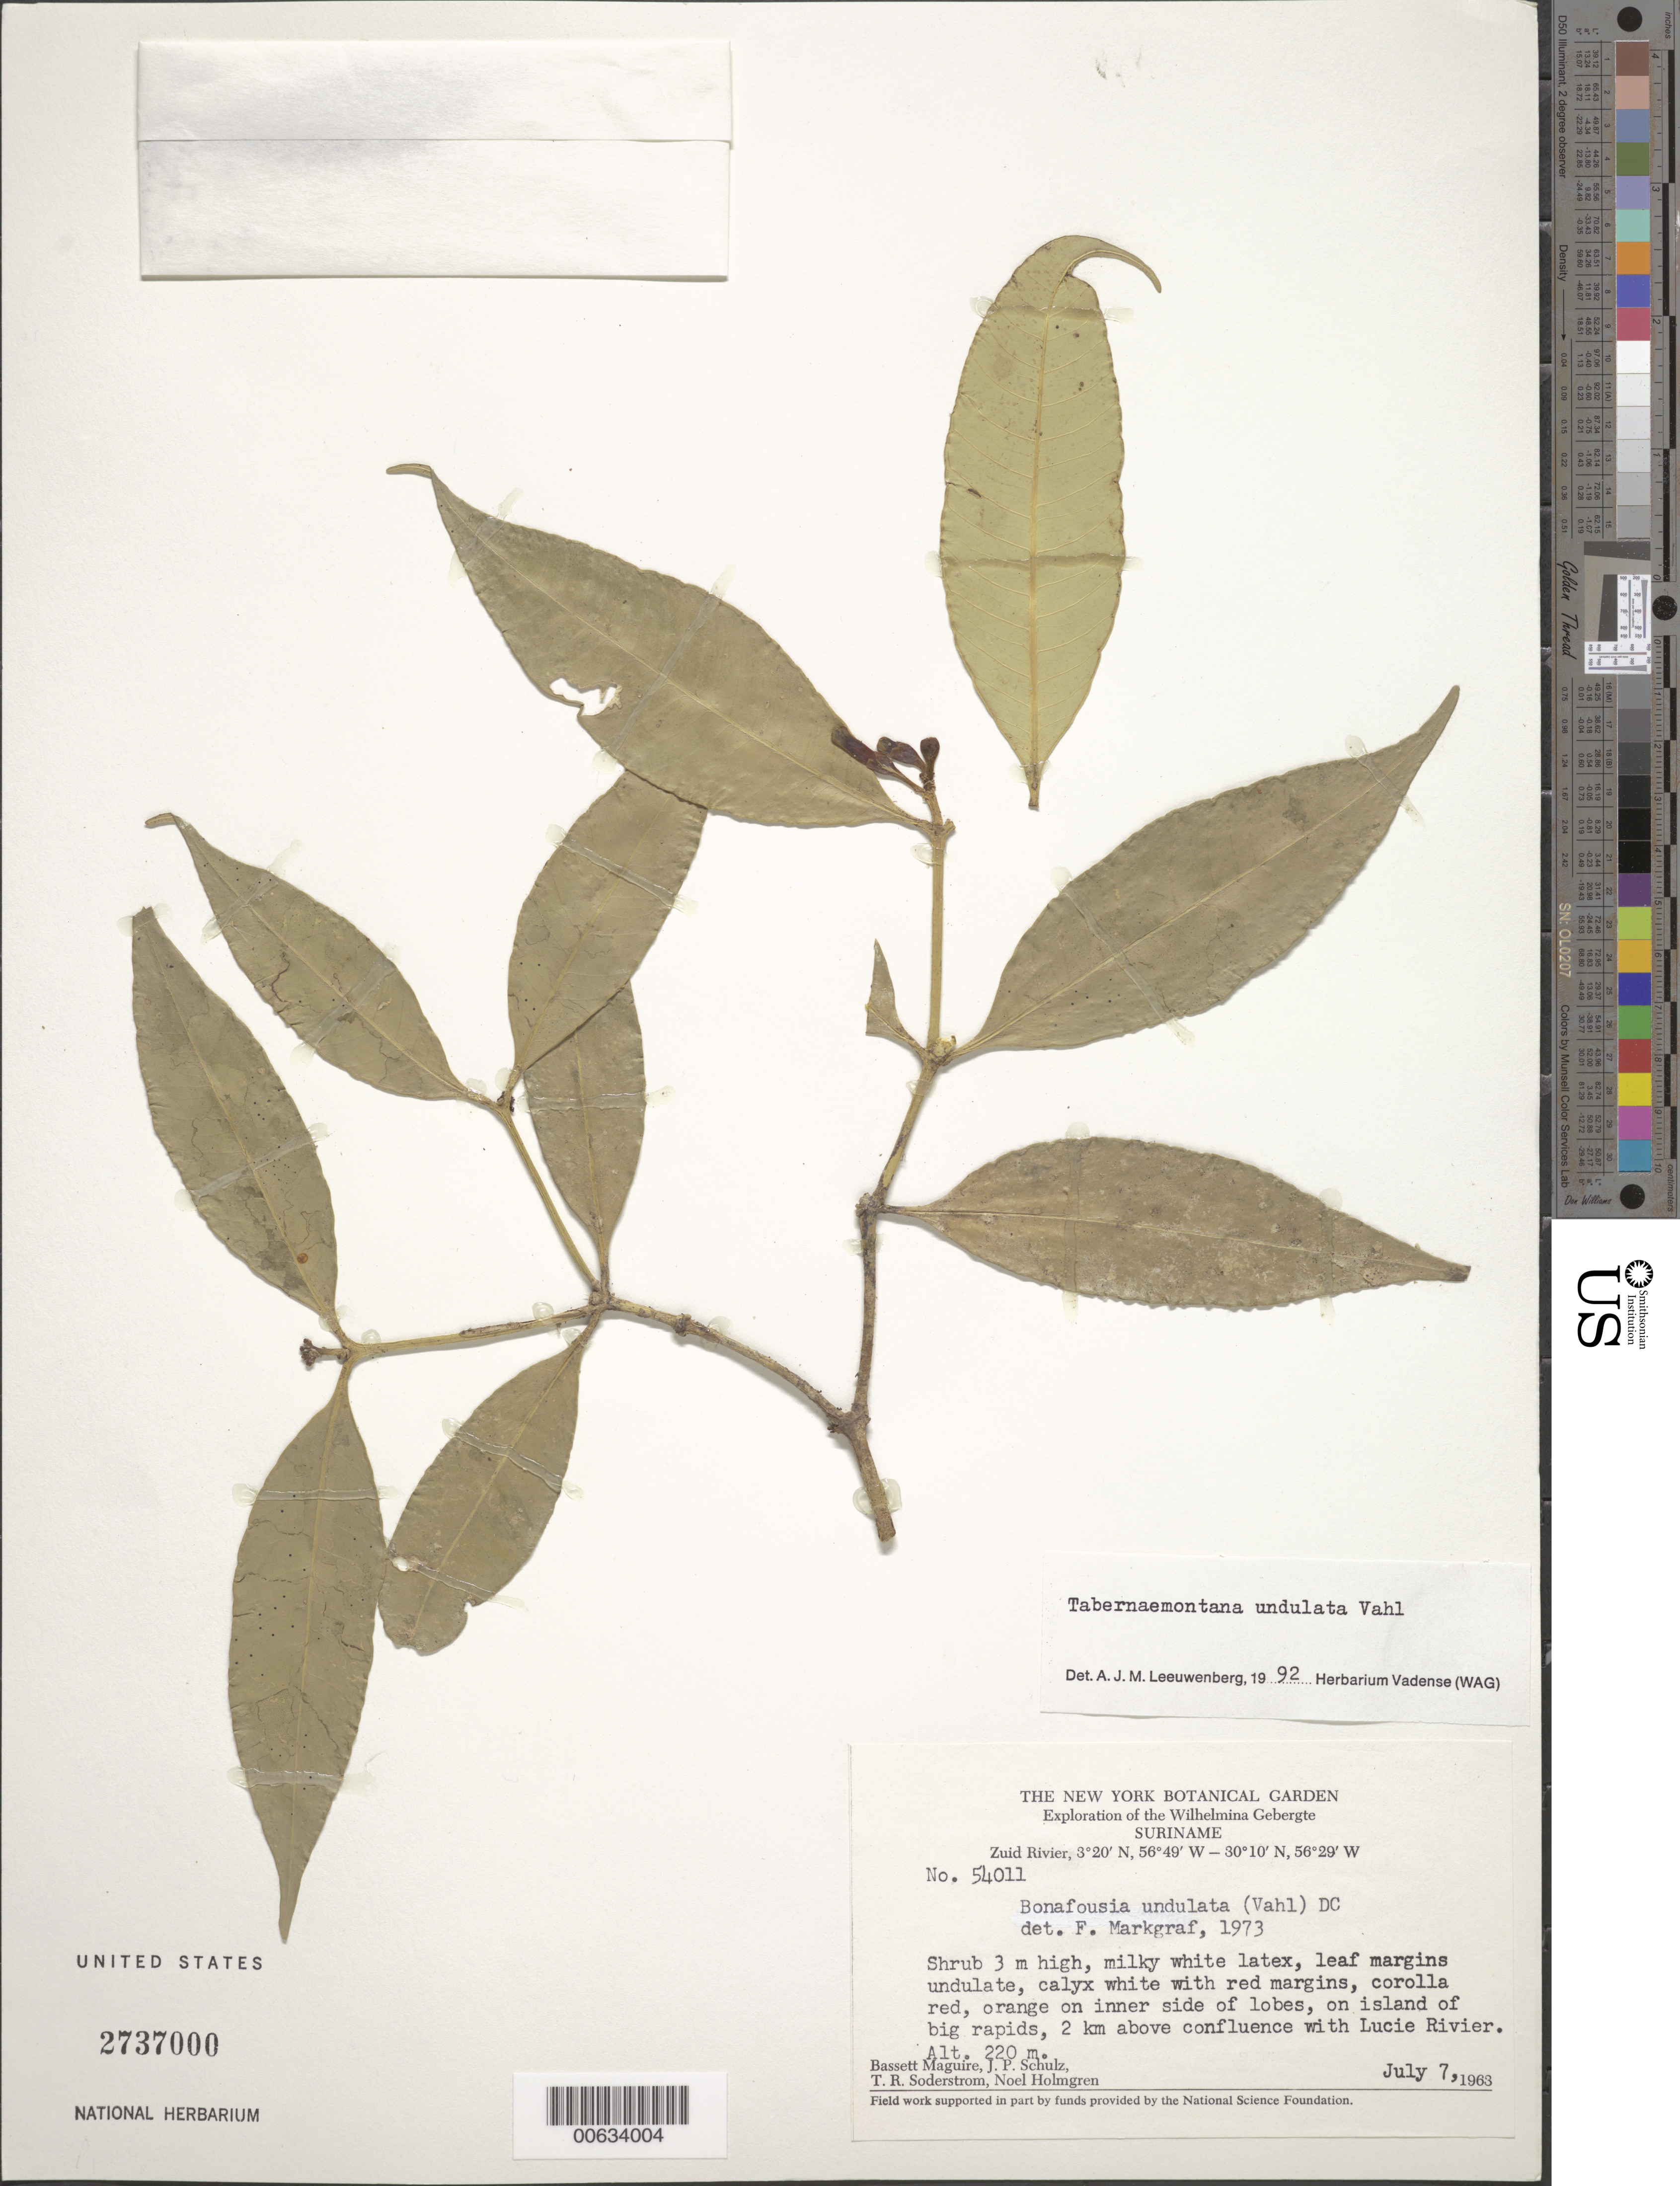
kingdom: Plantae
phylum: Tracheophyta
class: Magnoliopsida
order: Gentianales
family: Apocynaceae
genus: Tabernaemontana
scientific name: Tabernaemontana undulata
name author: Vahl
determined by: Leeuwenberg, A. J. M.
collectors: B. Maguire, J. P. Schulz, T. R. Soderstrom & N. H. Holmgren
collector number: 54011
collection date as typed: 7-Jul-63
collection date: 1963-07-07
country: Suriname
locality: Zuid River, 2 km above confluence with Lucie R., Wilhelmina Gebergte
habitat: Island of big rapids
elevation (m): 220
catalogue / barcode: US 2737000